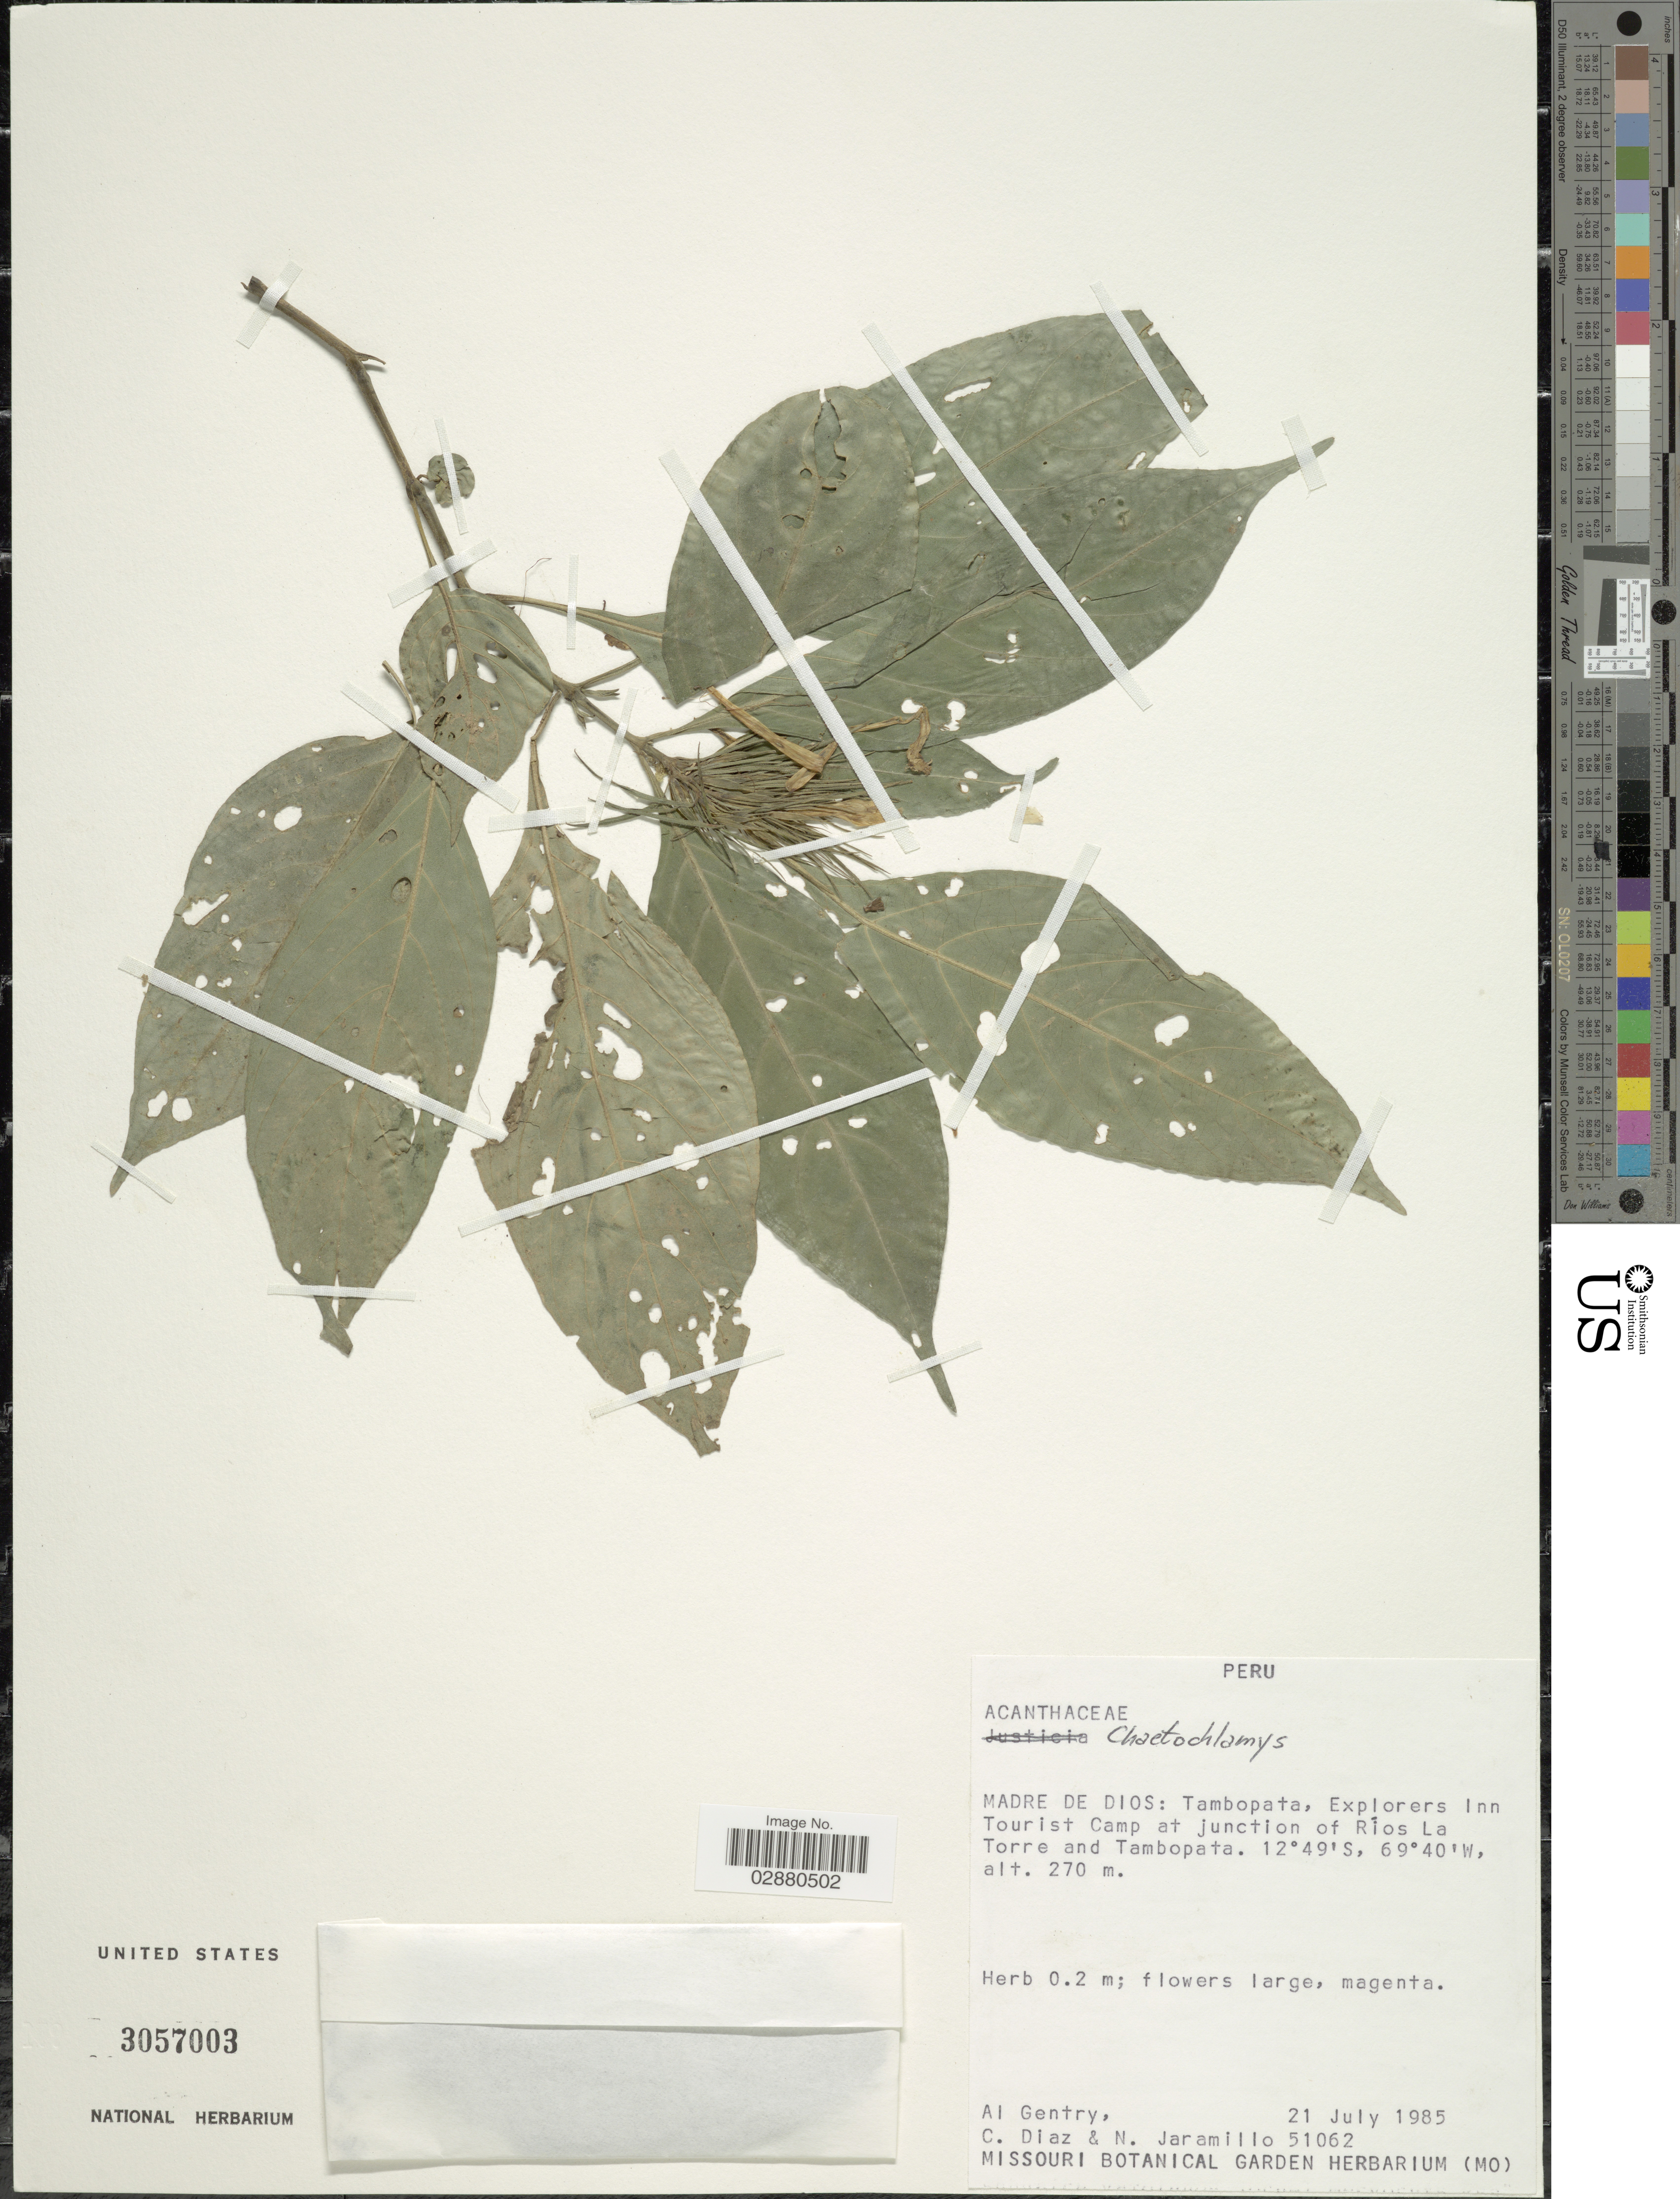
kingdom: Plantae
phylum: Tracheophyta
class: Magnoliopsida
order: Lamiales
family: Acanthaceae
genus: Justicia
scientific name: Justicia riedeliana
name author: (Nees) V.A.W. Graham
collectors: A. H. Gentry, C. Díaz & N. Jaramillo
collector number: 51062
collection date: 1985-07-21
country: Peru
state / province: Madre de Dios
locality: Tambopata, Explorers Inn Tourist Camp at junction of Ríos La Torre and Tambopata.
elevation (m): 270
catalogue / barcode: US 3057003